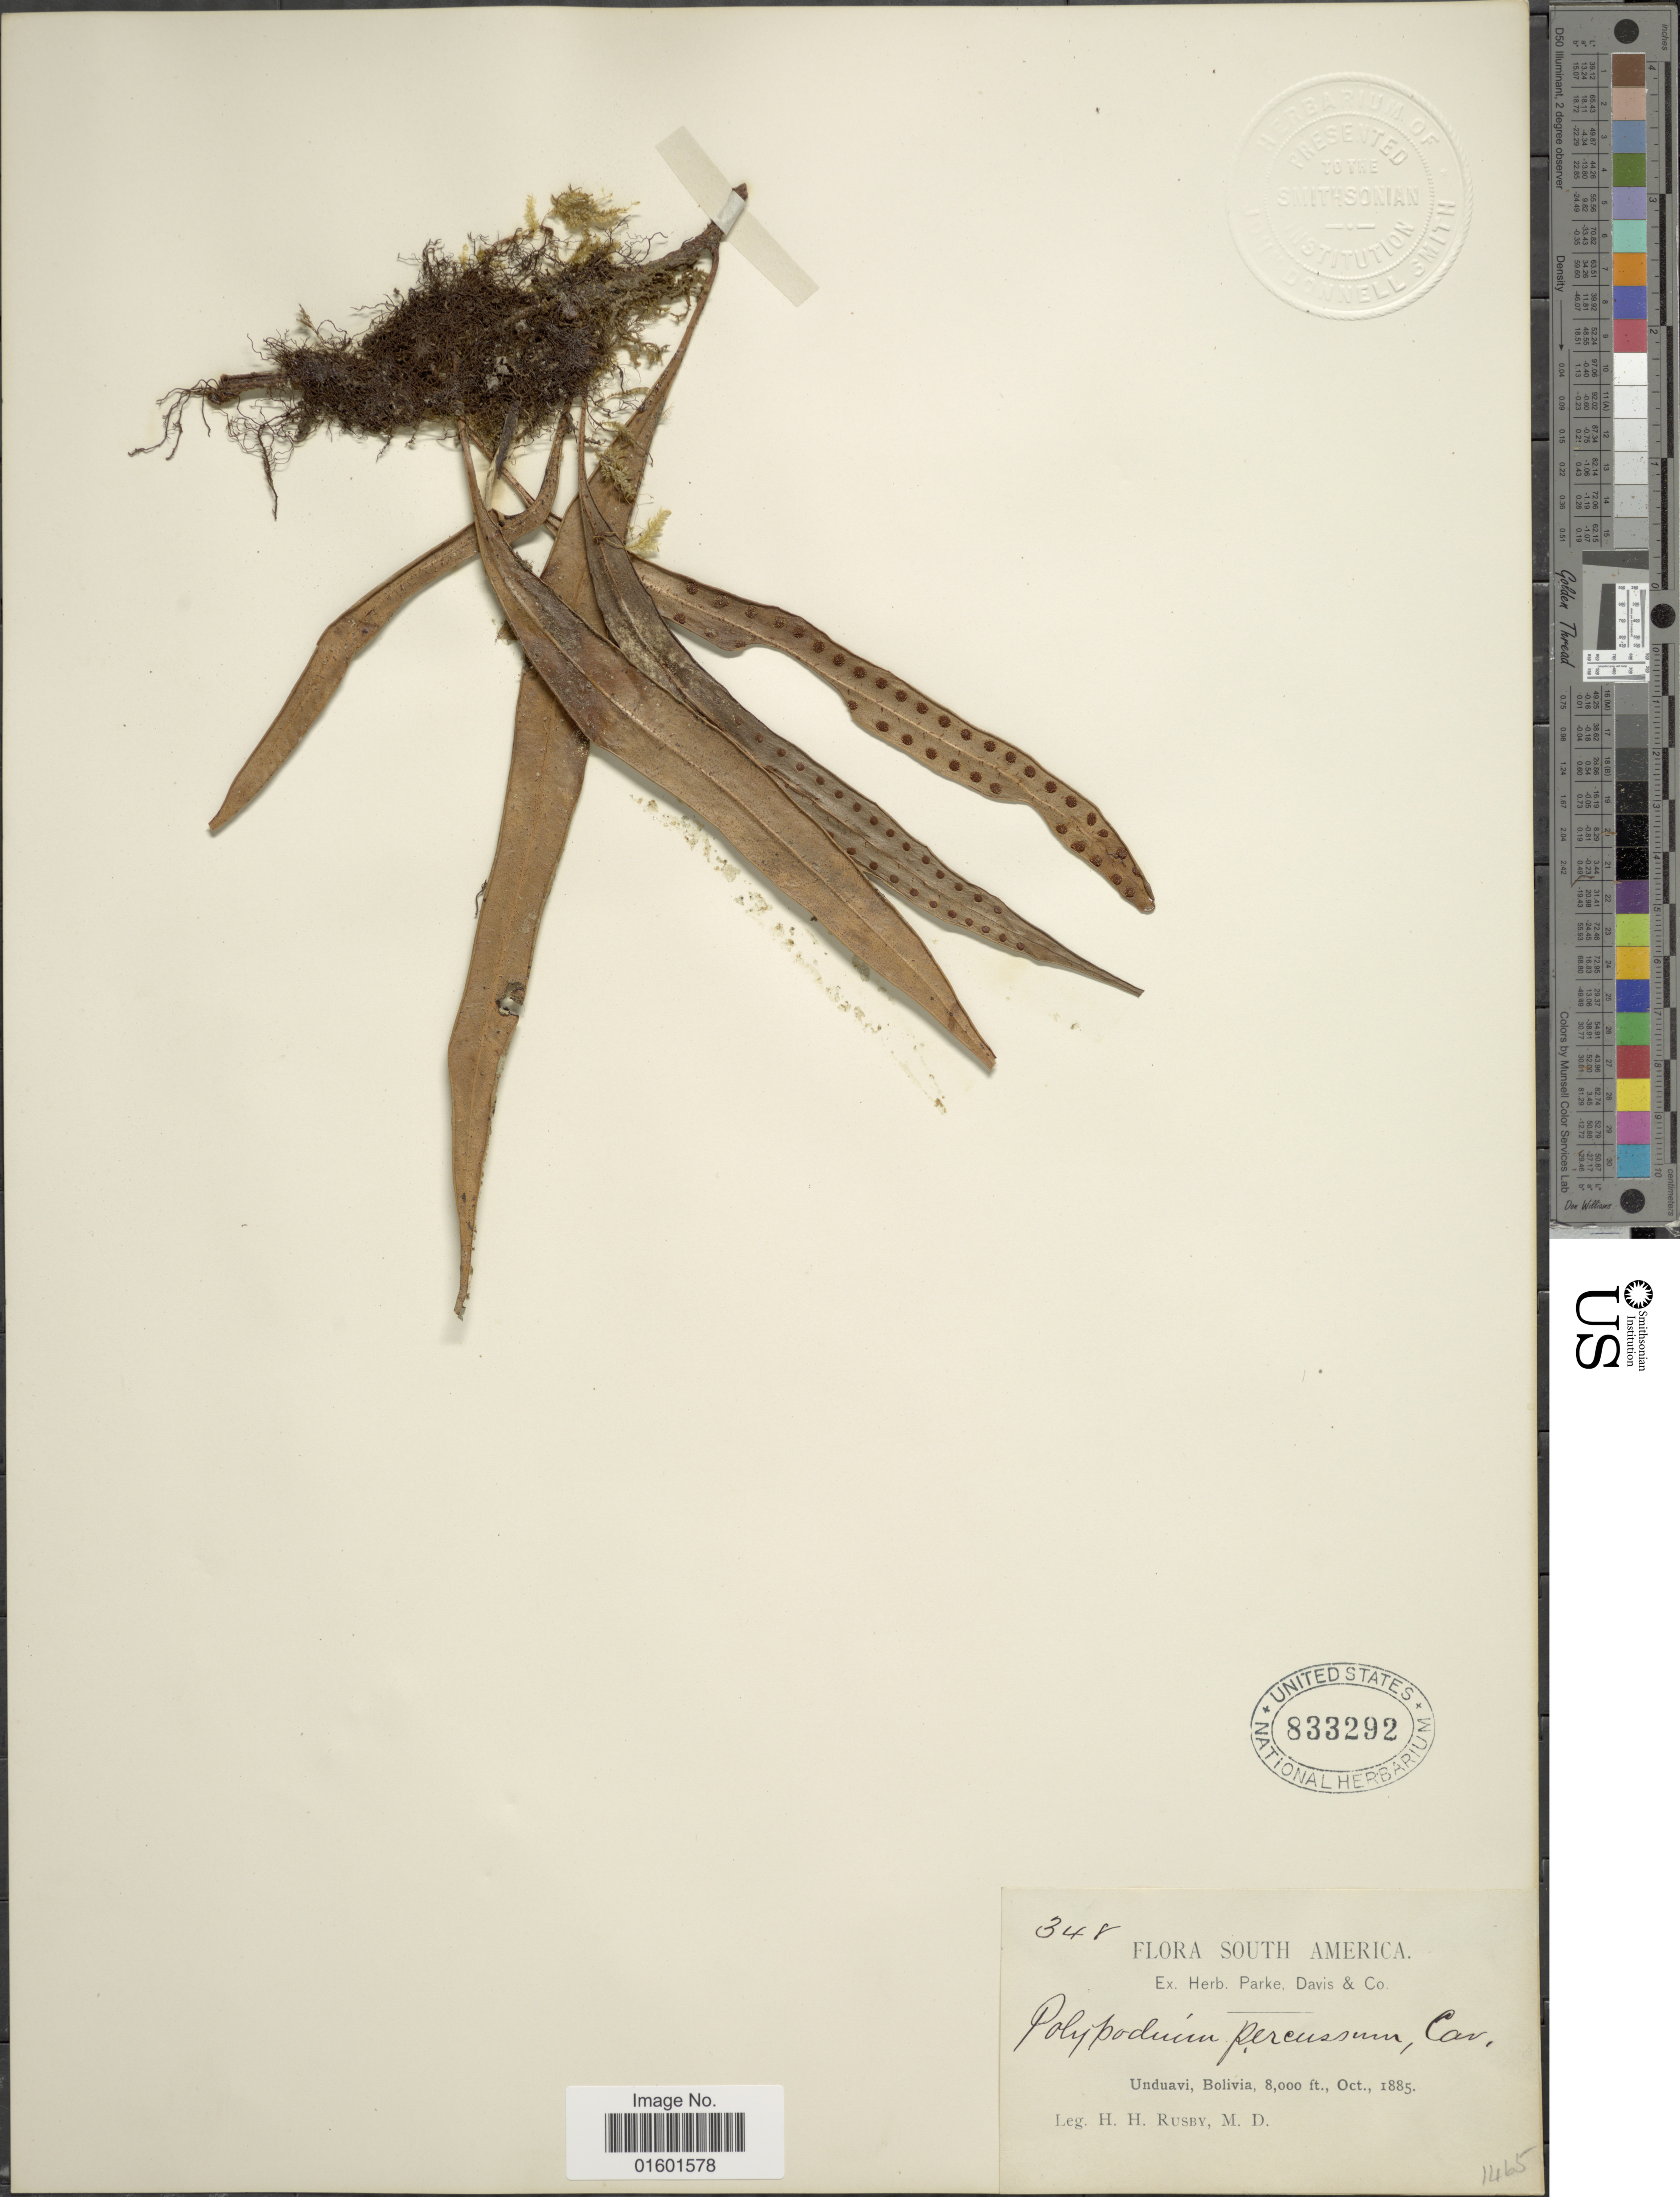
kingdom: Plantae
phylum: Tracheophyta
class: Polypodiopsida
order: Polypodiales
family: Polypodiaceae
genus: Microgramma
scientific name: Microgramma percussa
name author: (Cav.) de la Sota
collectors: H. H. Rusby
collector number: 348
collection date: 1885-10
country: Bolivia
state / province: La Paz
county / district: Nor Yungas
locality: Unduavi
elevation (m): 2438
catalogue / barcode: US 833292